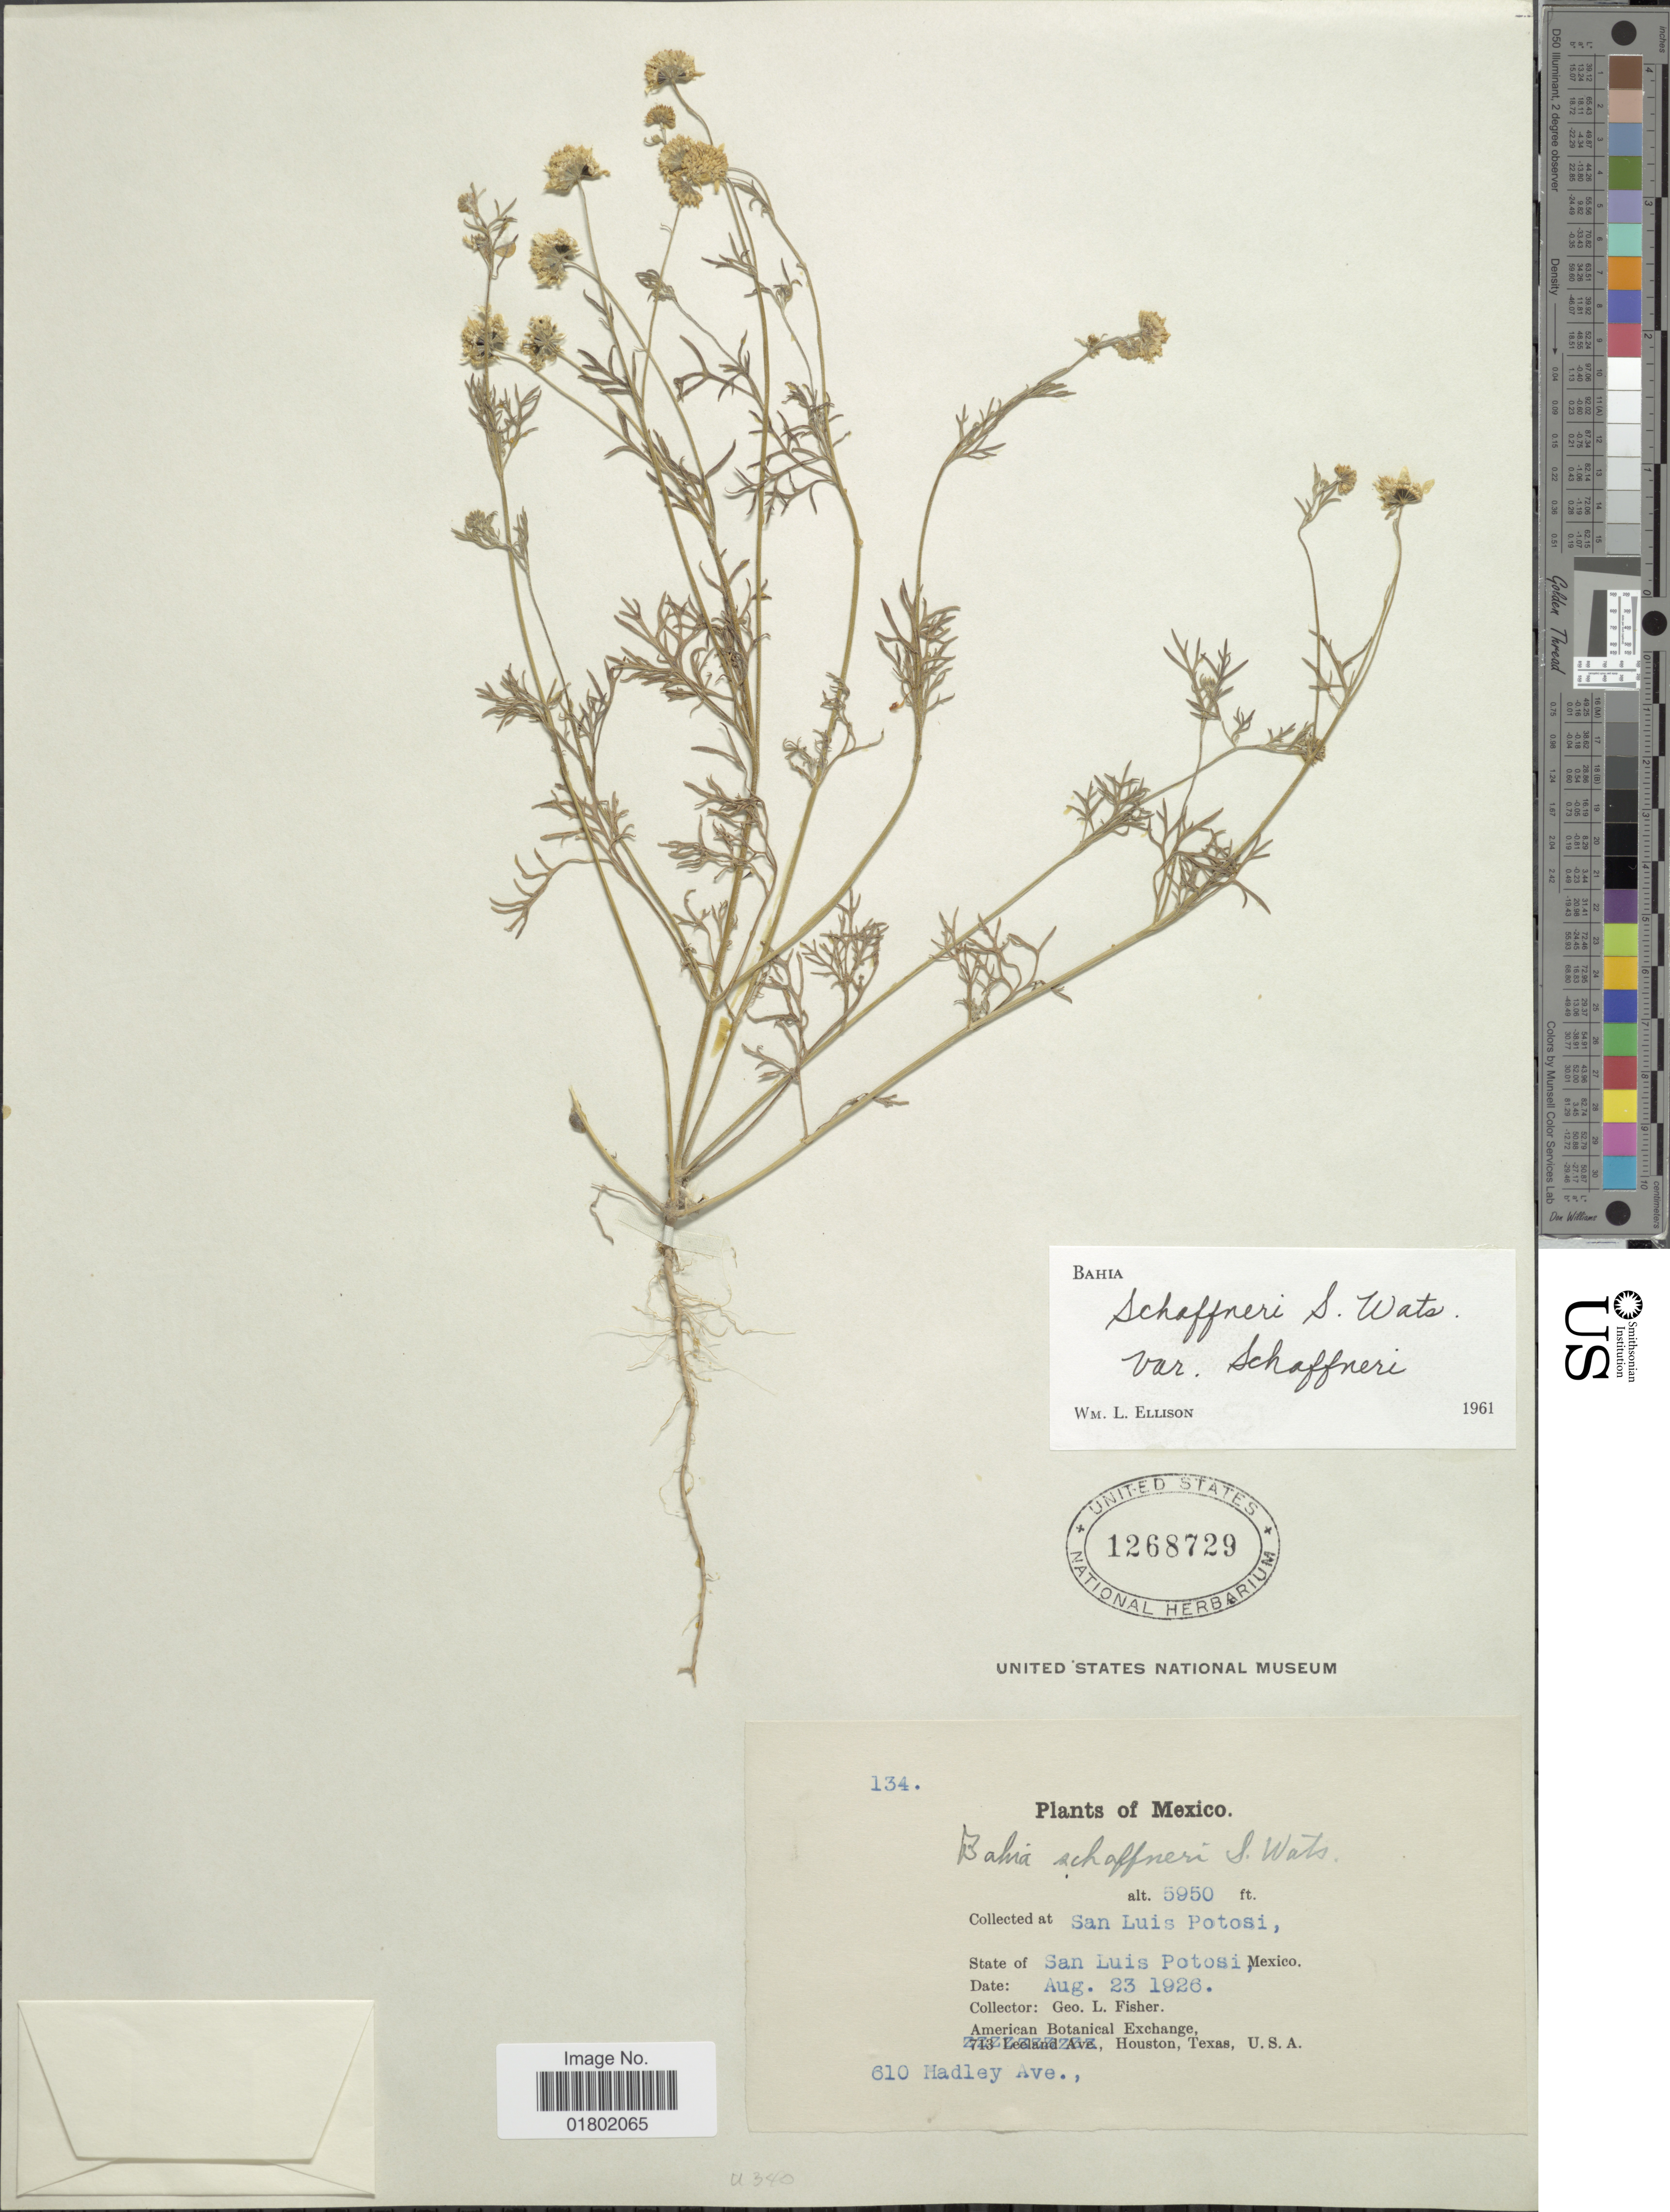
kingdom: Plantae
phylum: Tracheophyta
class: Magnoliopsida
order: Asterales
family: Asteraceae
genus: Bahia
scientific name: Bahia schaffneri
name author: S. Watson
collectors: G. L. Fisher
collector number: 134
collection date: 1926-08-23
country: Mexico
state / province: San Luis Potosí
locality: San Luis Potosi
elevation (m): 1814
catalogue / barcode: US 1268729